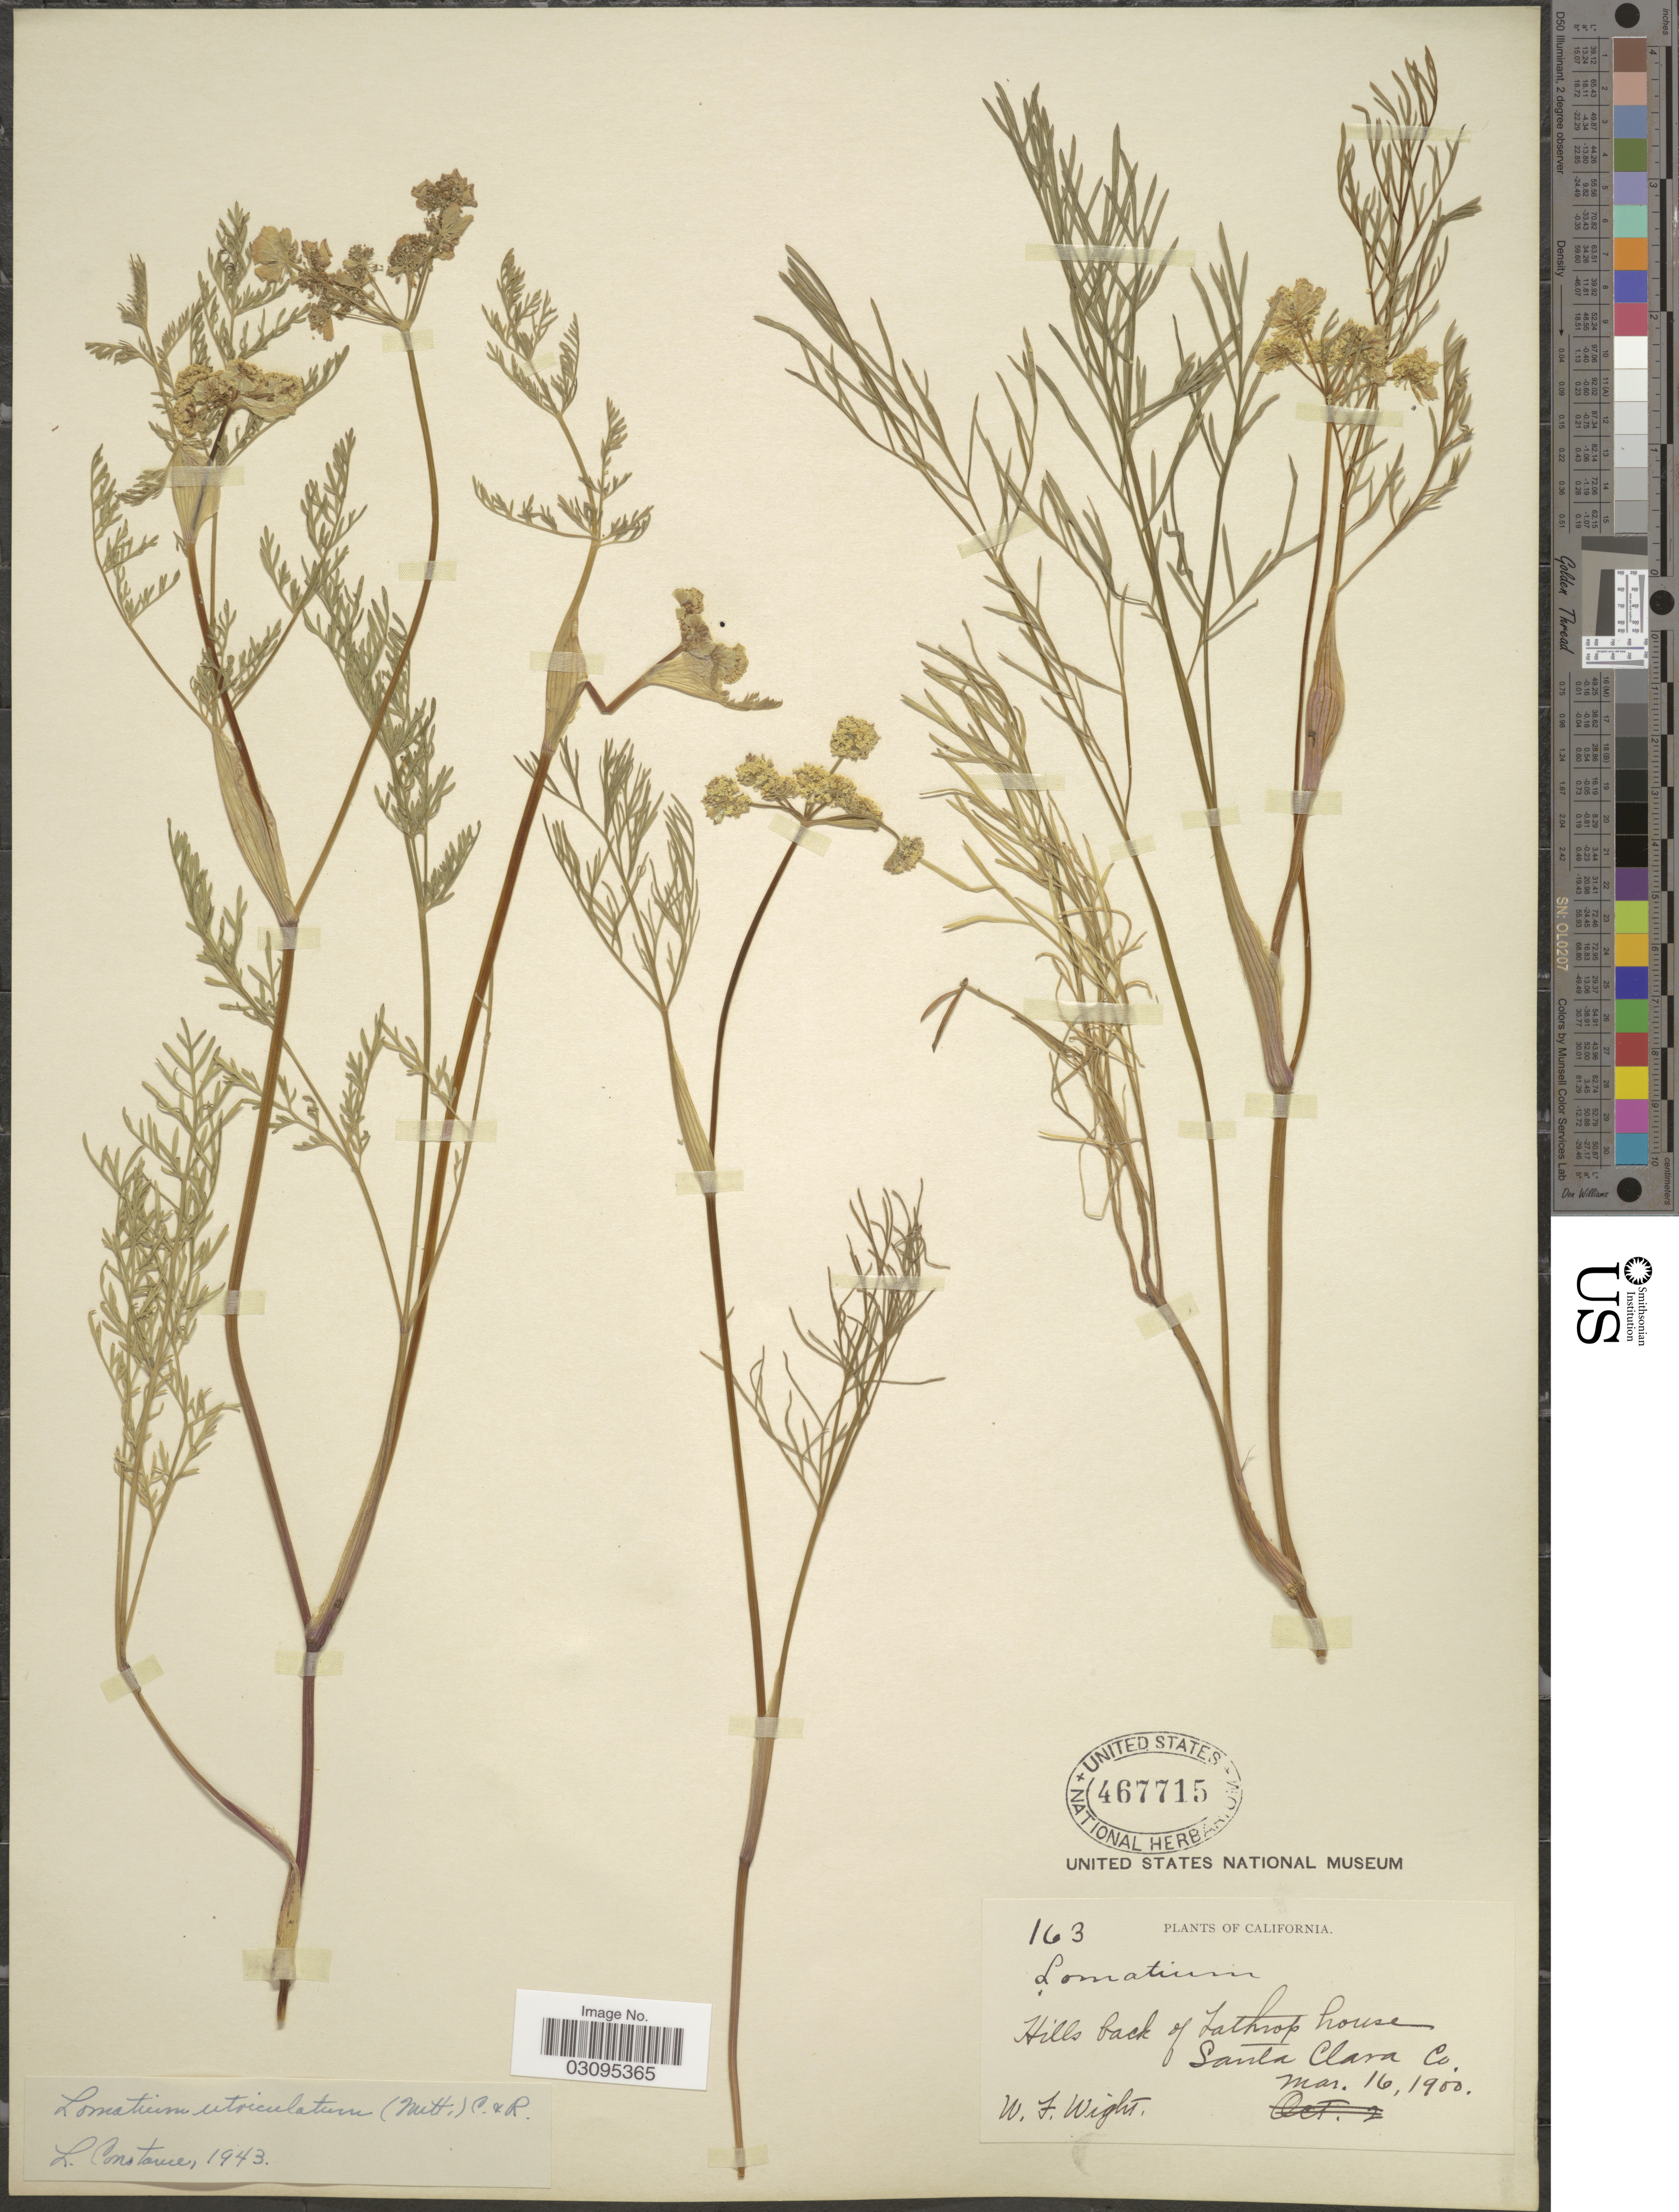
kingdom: Plantae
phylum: Tracheophyta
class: Magnoliopsida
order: Apiales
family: Apiaceae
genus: Lomatium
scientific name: Lomatium utriculatum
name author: (Nutt. ex Torr. & A. Gray) J.M. Coult. & Rose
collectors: W. Wight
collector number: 163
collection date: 1900-03-16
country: United States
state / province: California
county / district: Santa Clara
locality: Hills back of Lathrop house, Santa Clara Co.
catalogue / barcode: US 467715